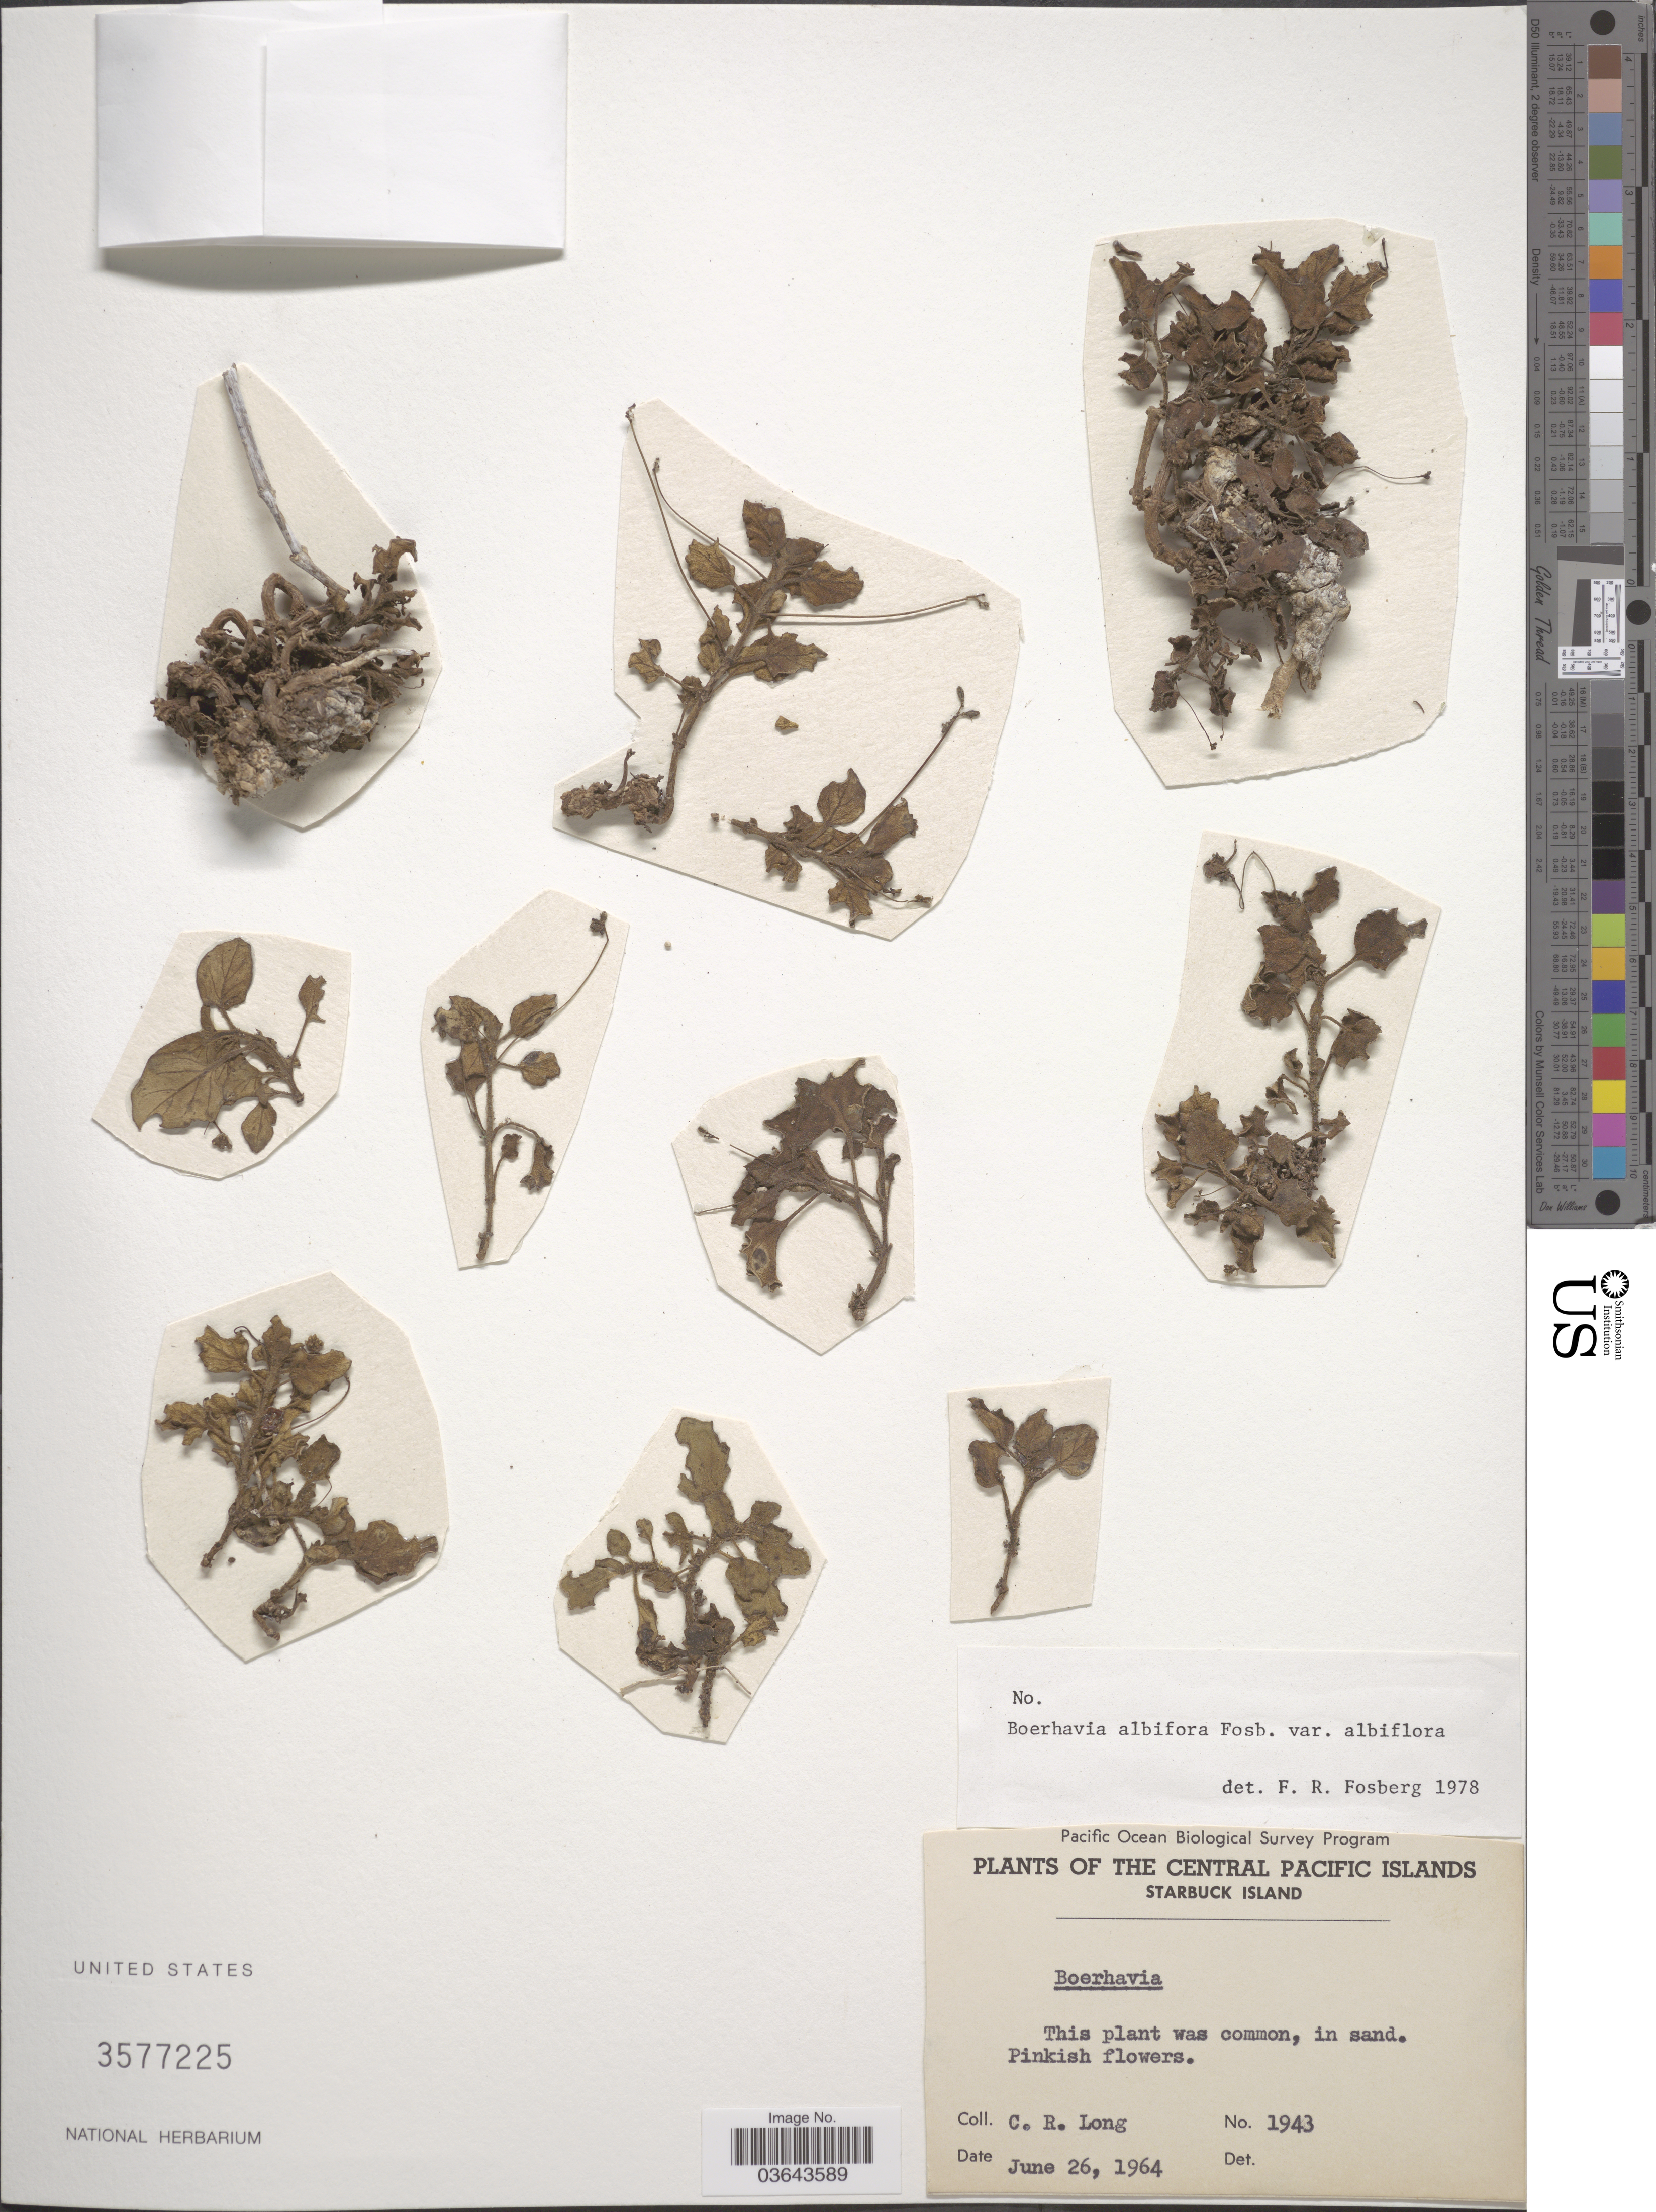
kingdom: Plantae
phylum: Tracheophyta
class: Magnoliopsida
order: Caryophyllales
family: Nyctaginaceae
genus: Boerhavia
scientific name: Boerhavia albiflora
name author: Fosberg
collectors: C. R. Long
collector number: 1943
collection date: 1964-06-26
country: Kiribati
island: Starbuck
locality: The Central Pacific Islands. Starbuck Island.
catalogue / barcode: US 3577225